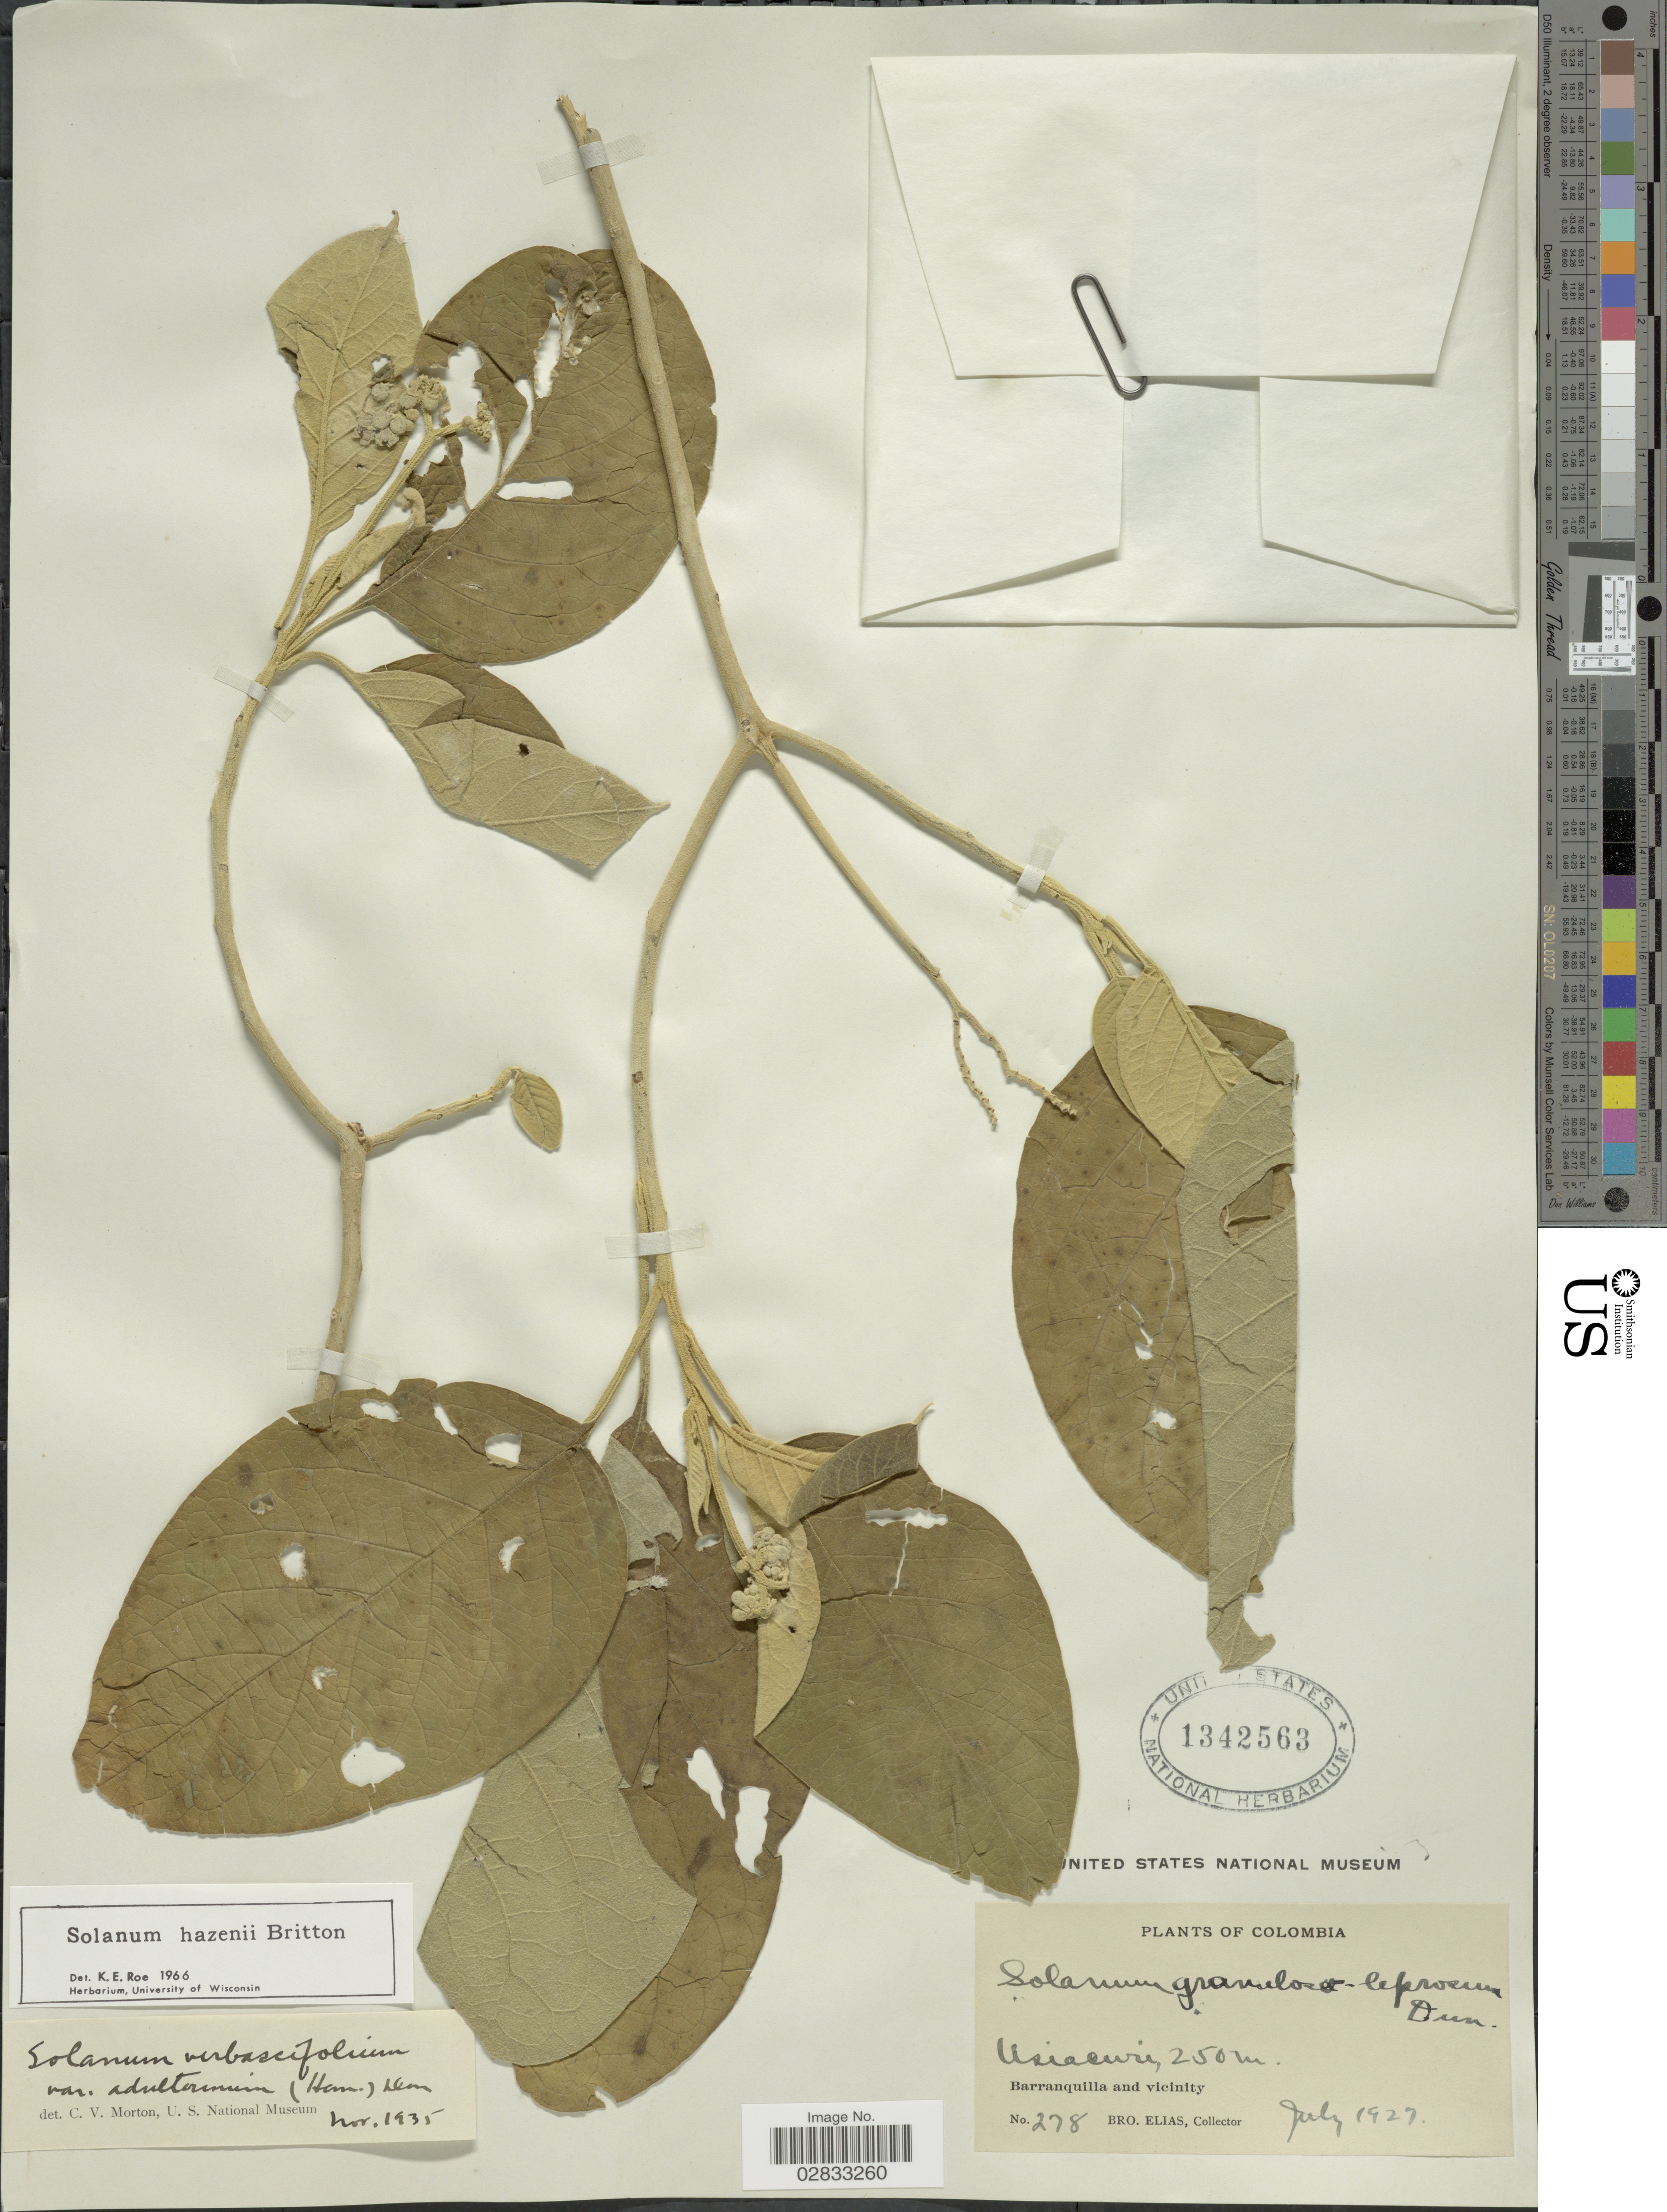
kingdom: Plantae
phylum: Tracheophyta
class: Magnoliopsida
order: Solanales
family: Solanaceae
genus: Solanum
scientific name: Solanum hazenii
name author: Britton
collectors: Bro. Elias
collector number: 278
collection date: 1927-07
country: Colombia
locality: Usiacuri, Barranquilla and vicinity.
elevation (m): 250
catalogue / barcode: US 1342563